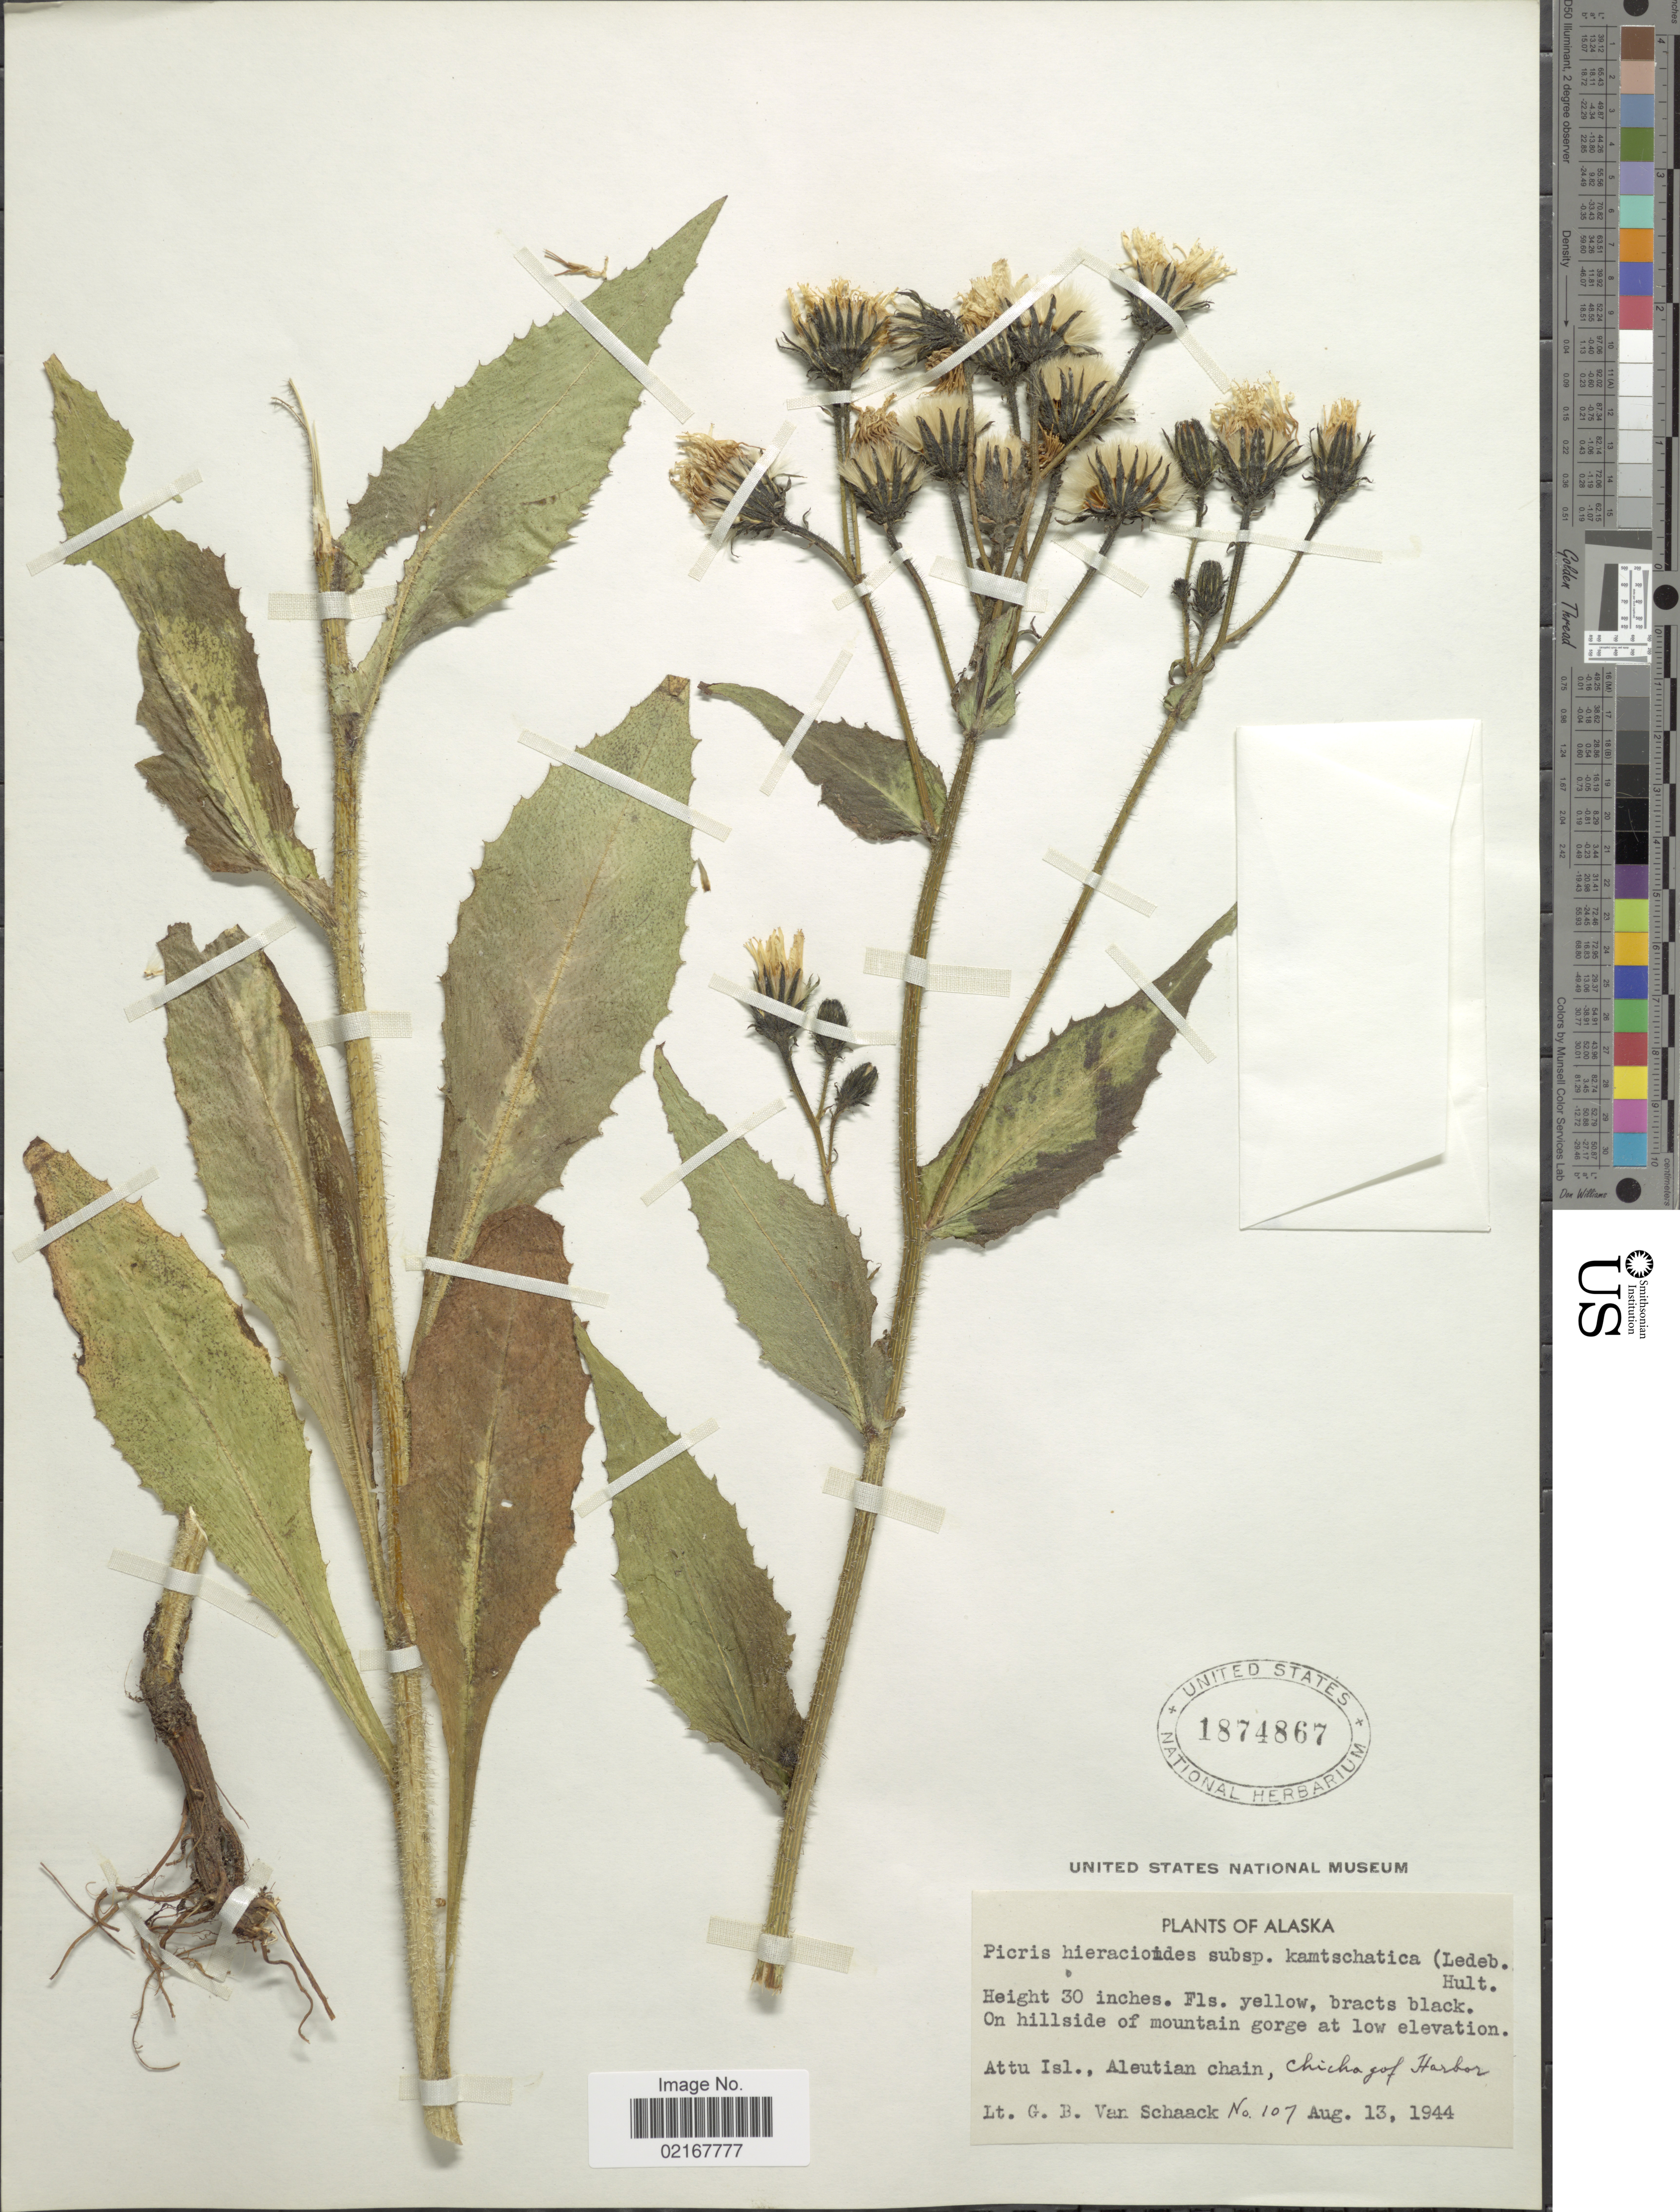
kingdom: Plantae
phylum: Tracheophyta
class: Magnoliopsida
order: Asterales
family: Asteraceae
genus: Picris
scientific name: Picris hieracioides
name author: L.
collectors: G. Van Schaack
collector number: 107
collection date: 1944-08-13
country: United States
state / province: Alaska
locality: Attu Isl., Aleutian chain, Chichagof Harbor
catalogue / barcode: US 1874867